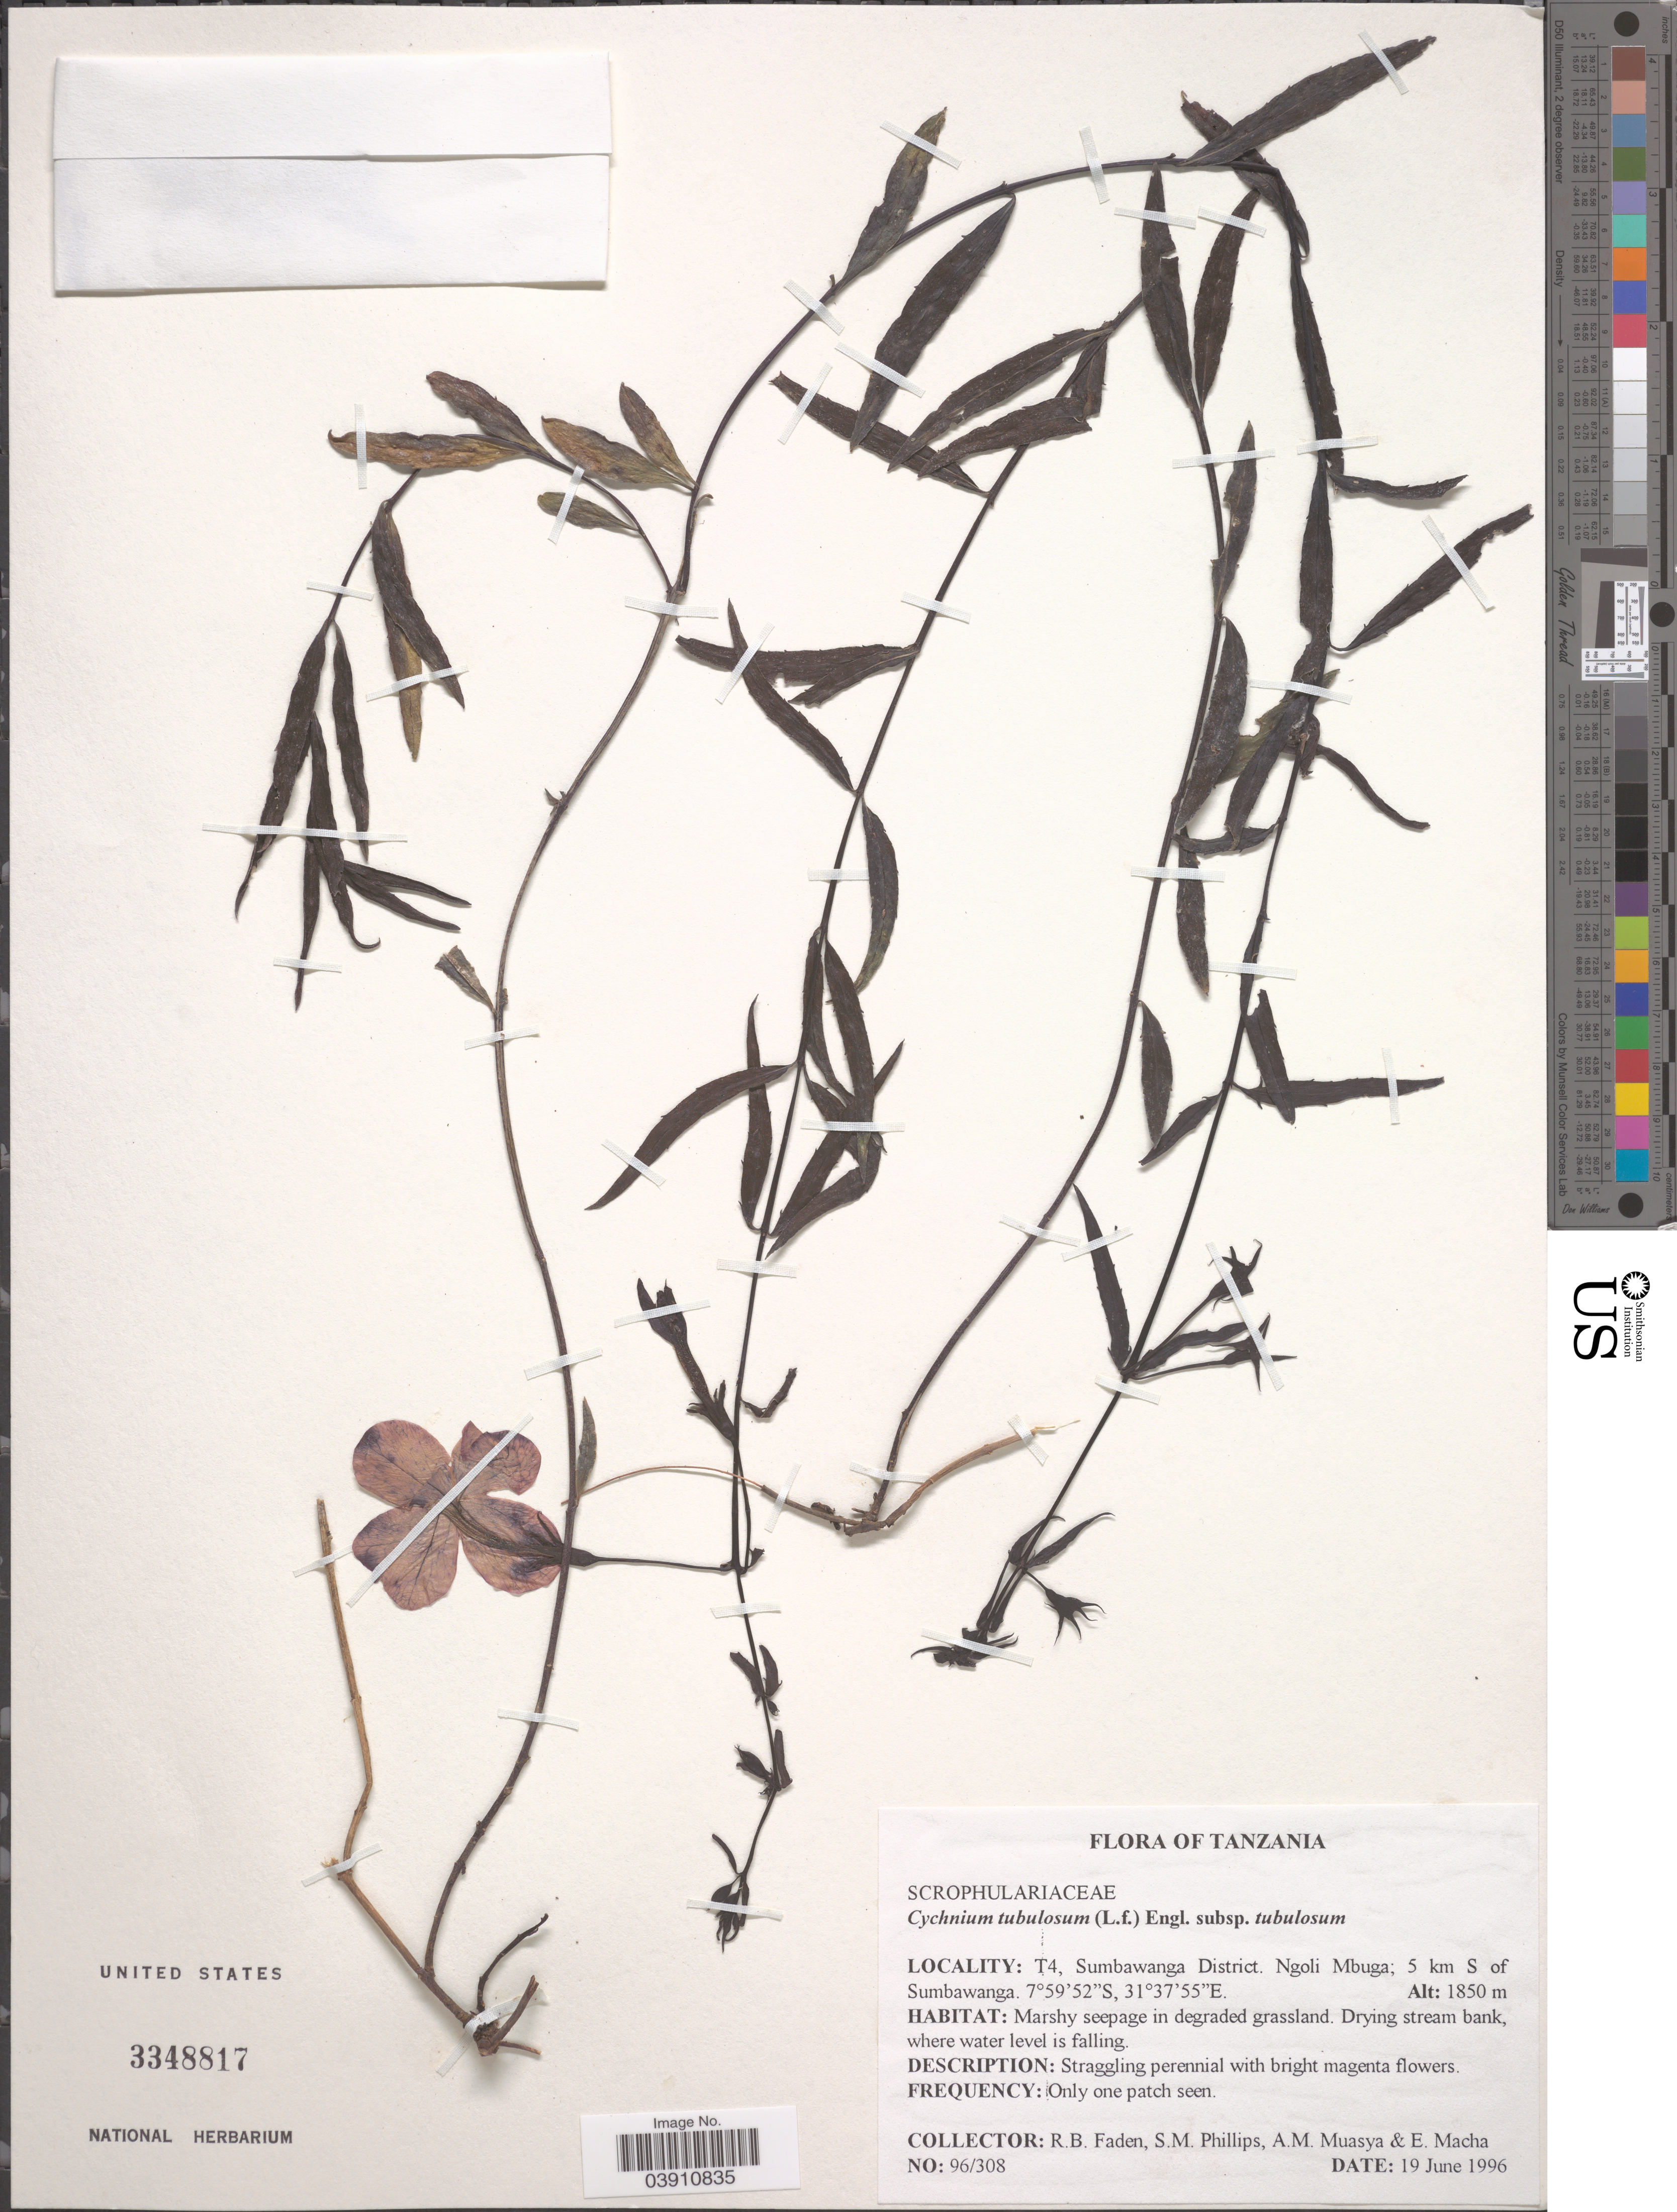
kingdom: Plantae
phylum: Tracheophyta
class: Magnoliopsida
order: Lamiales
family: Orobanchaceae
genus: Cycnium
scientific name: Cycnium tubulosum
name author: (L. f.) Engl.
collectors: R. B. Faden, S. M. Phillips, A. Muasya & E. Macha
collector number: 96/308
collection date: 1996-06-19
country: Tanzania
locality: T4, Sumbawanga District. Ngoli Mbuga; 5 km S of Sumbawanga.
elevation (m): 1850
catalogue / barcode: US 3348817